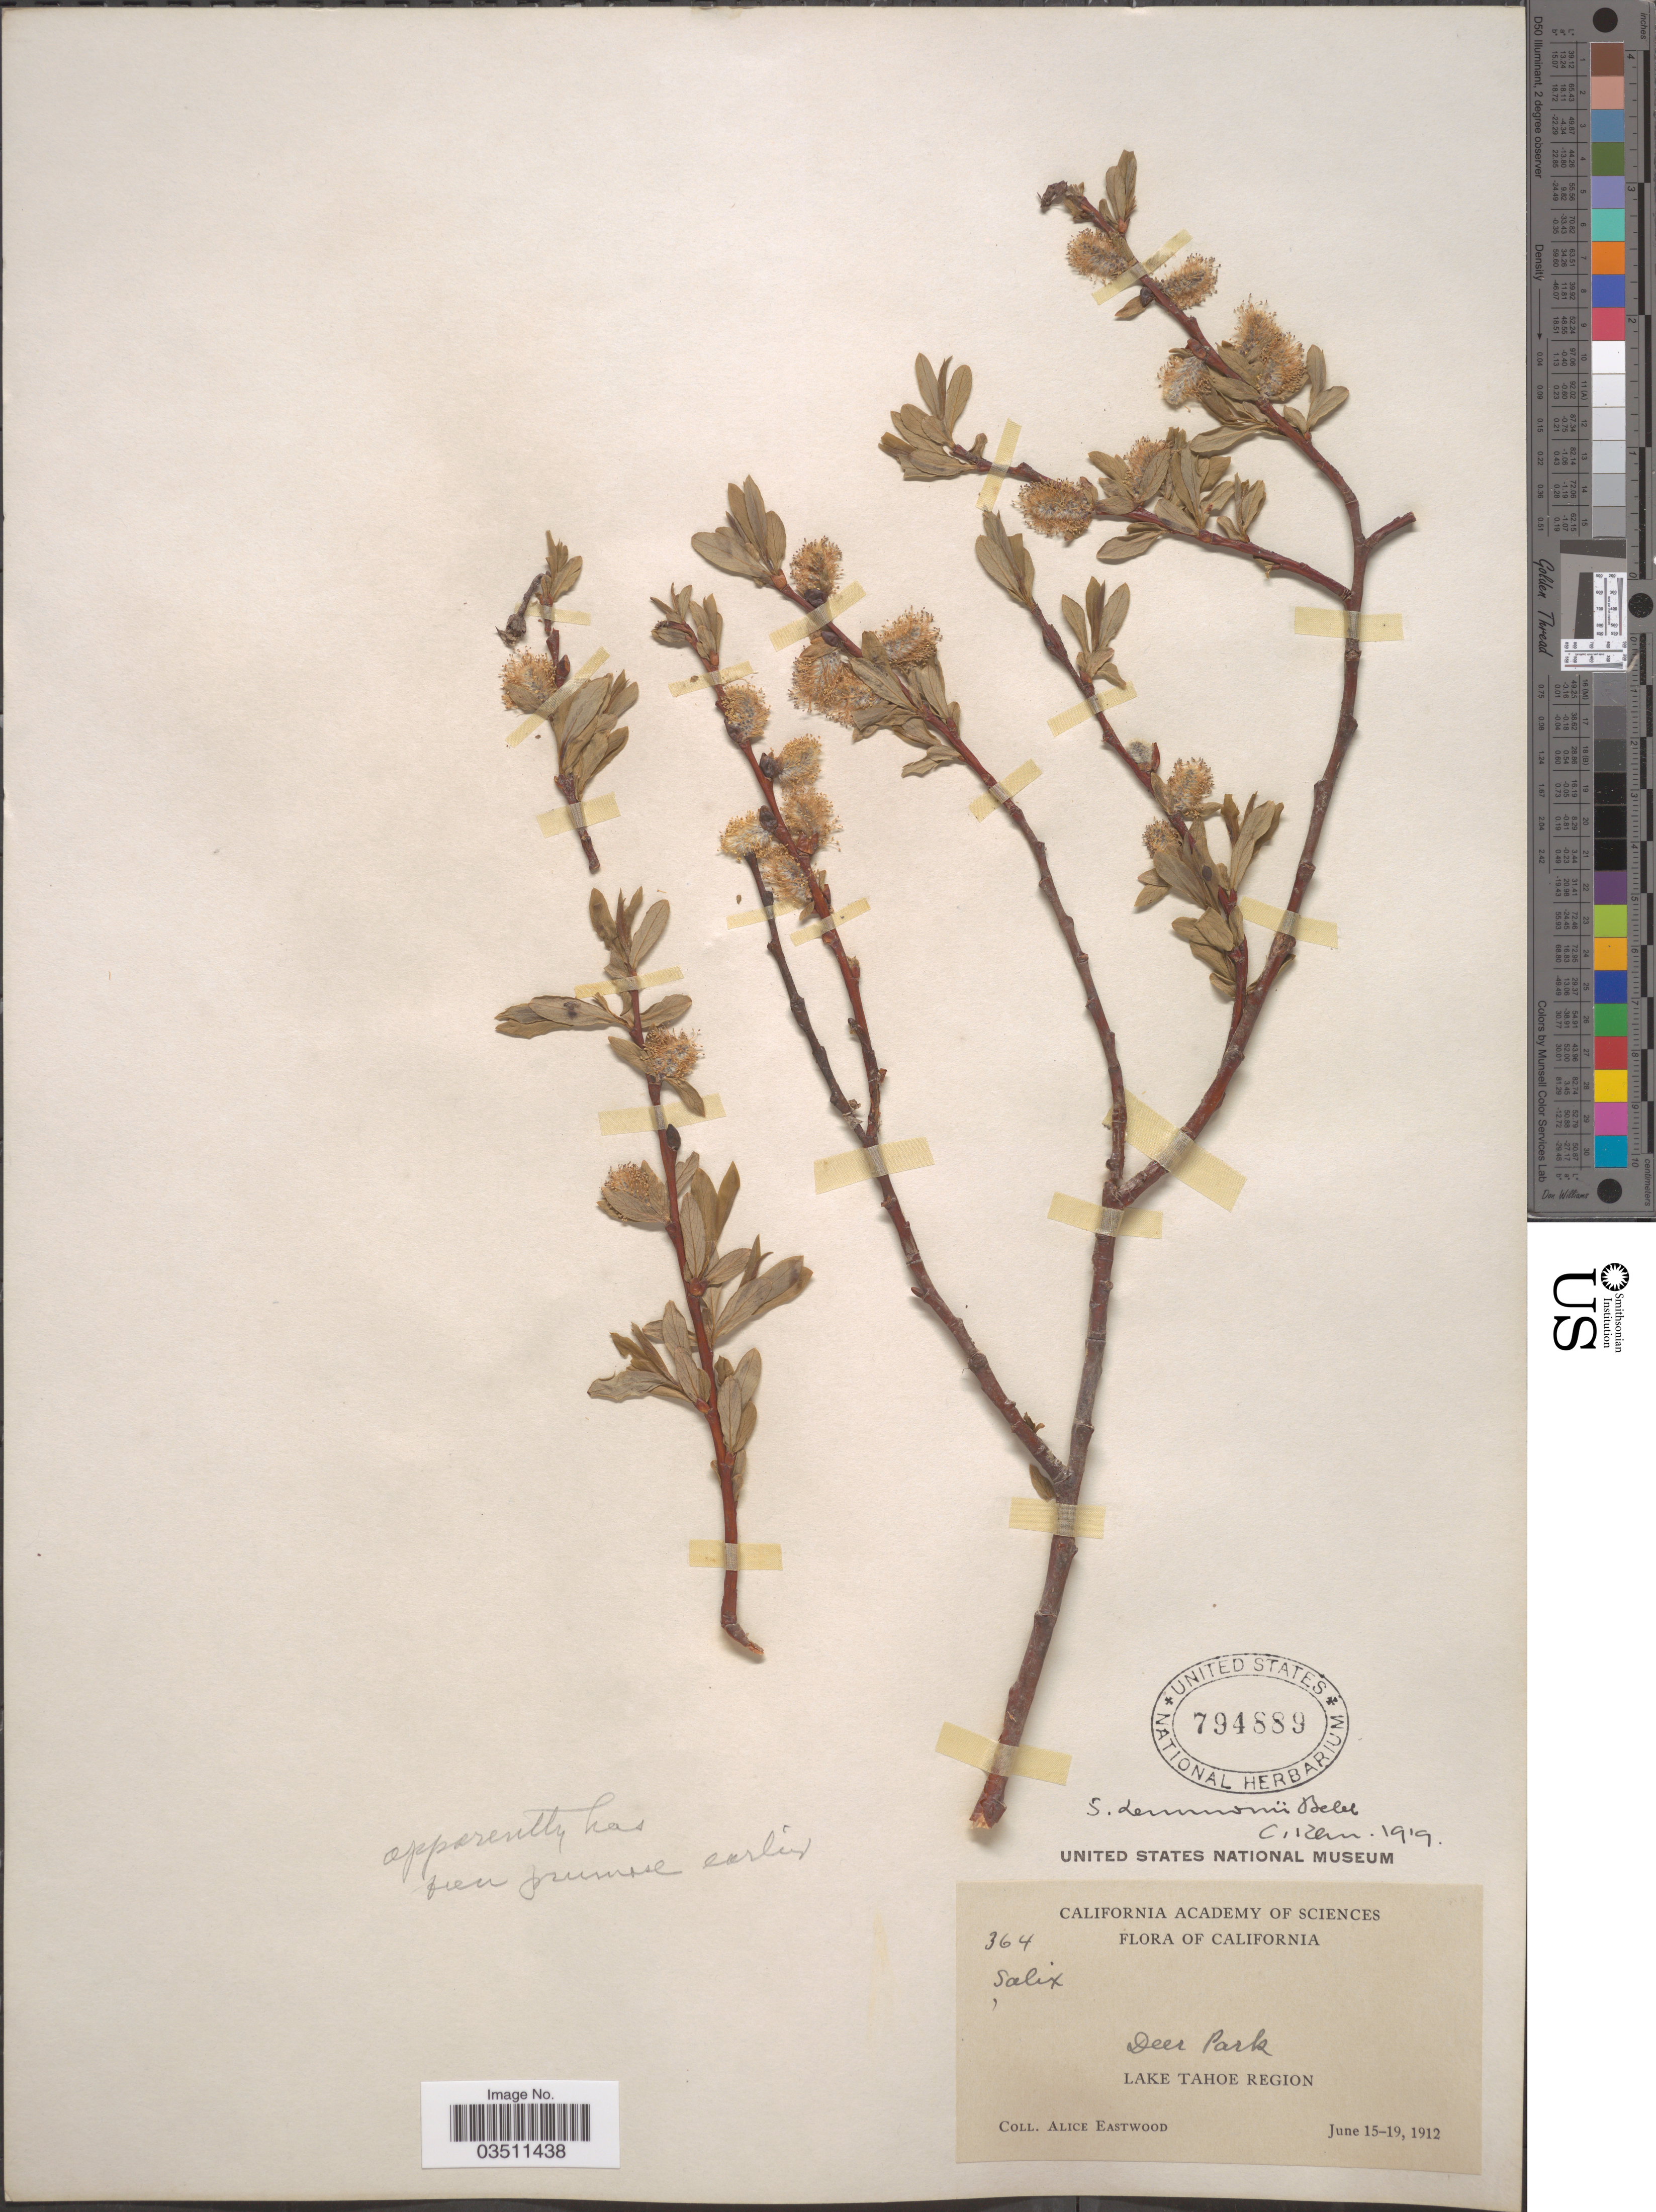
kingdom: Plantae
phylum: Tracheophyta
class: Magnoliopsida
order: Malpighiales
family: Salicaceae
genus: Salix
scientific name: Salix lemmonii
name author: Bebb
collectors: A. Eastwood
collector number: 364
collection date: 1912-06-15/1912-06-19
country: United States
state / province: California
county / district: Sierra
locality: Deer Park, Lake Tahoe Region.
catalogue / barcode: US 794889